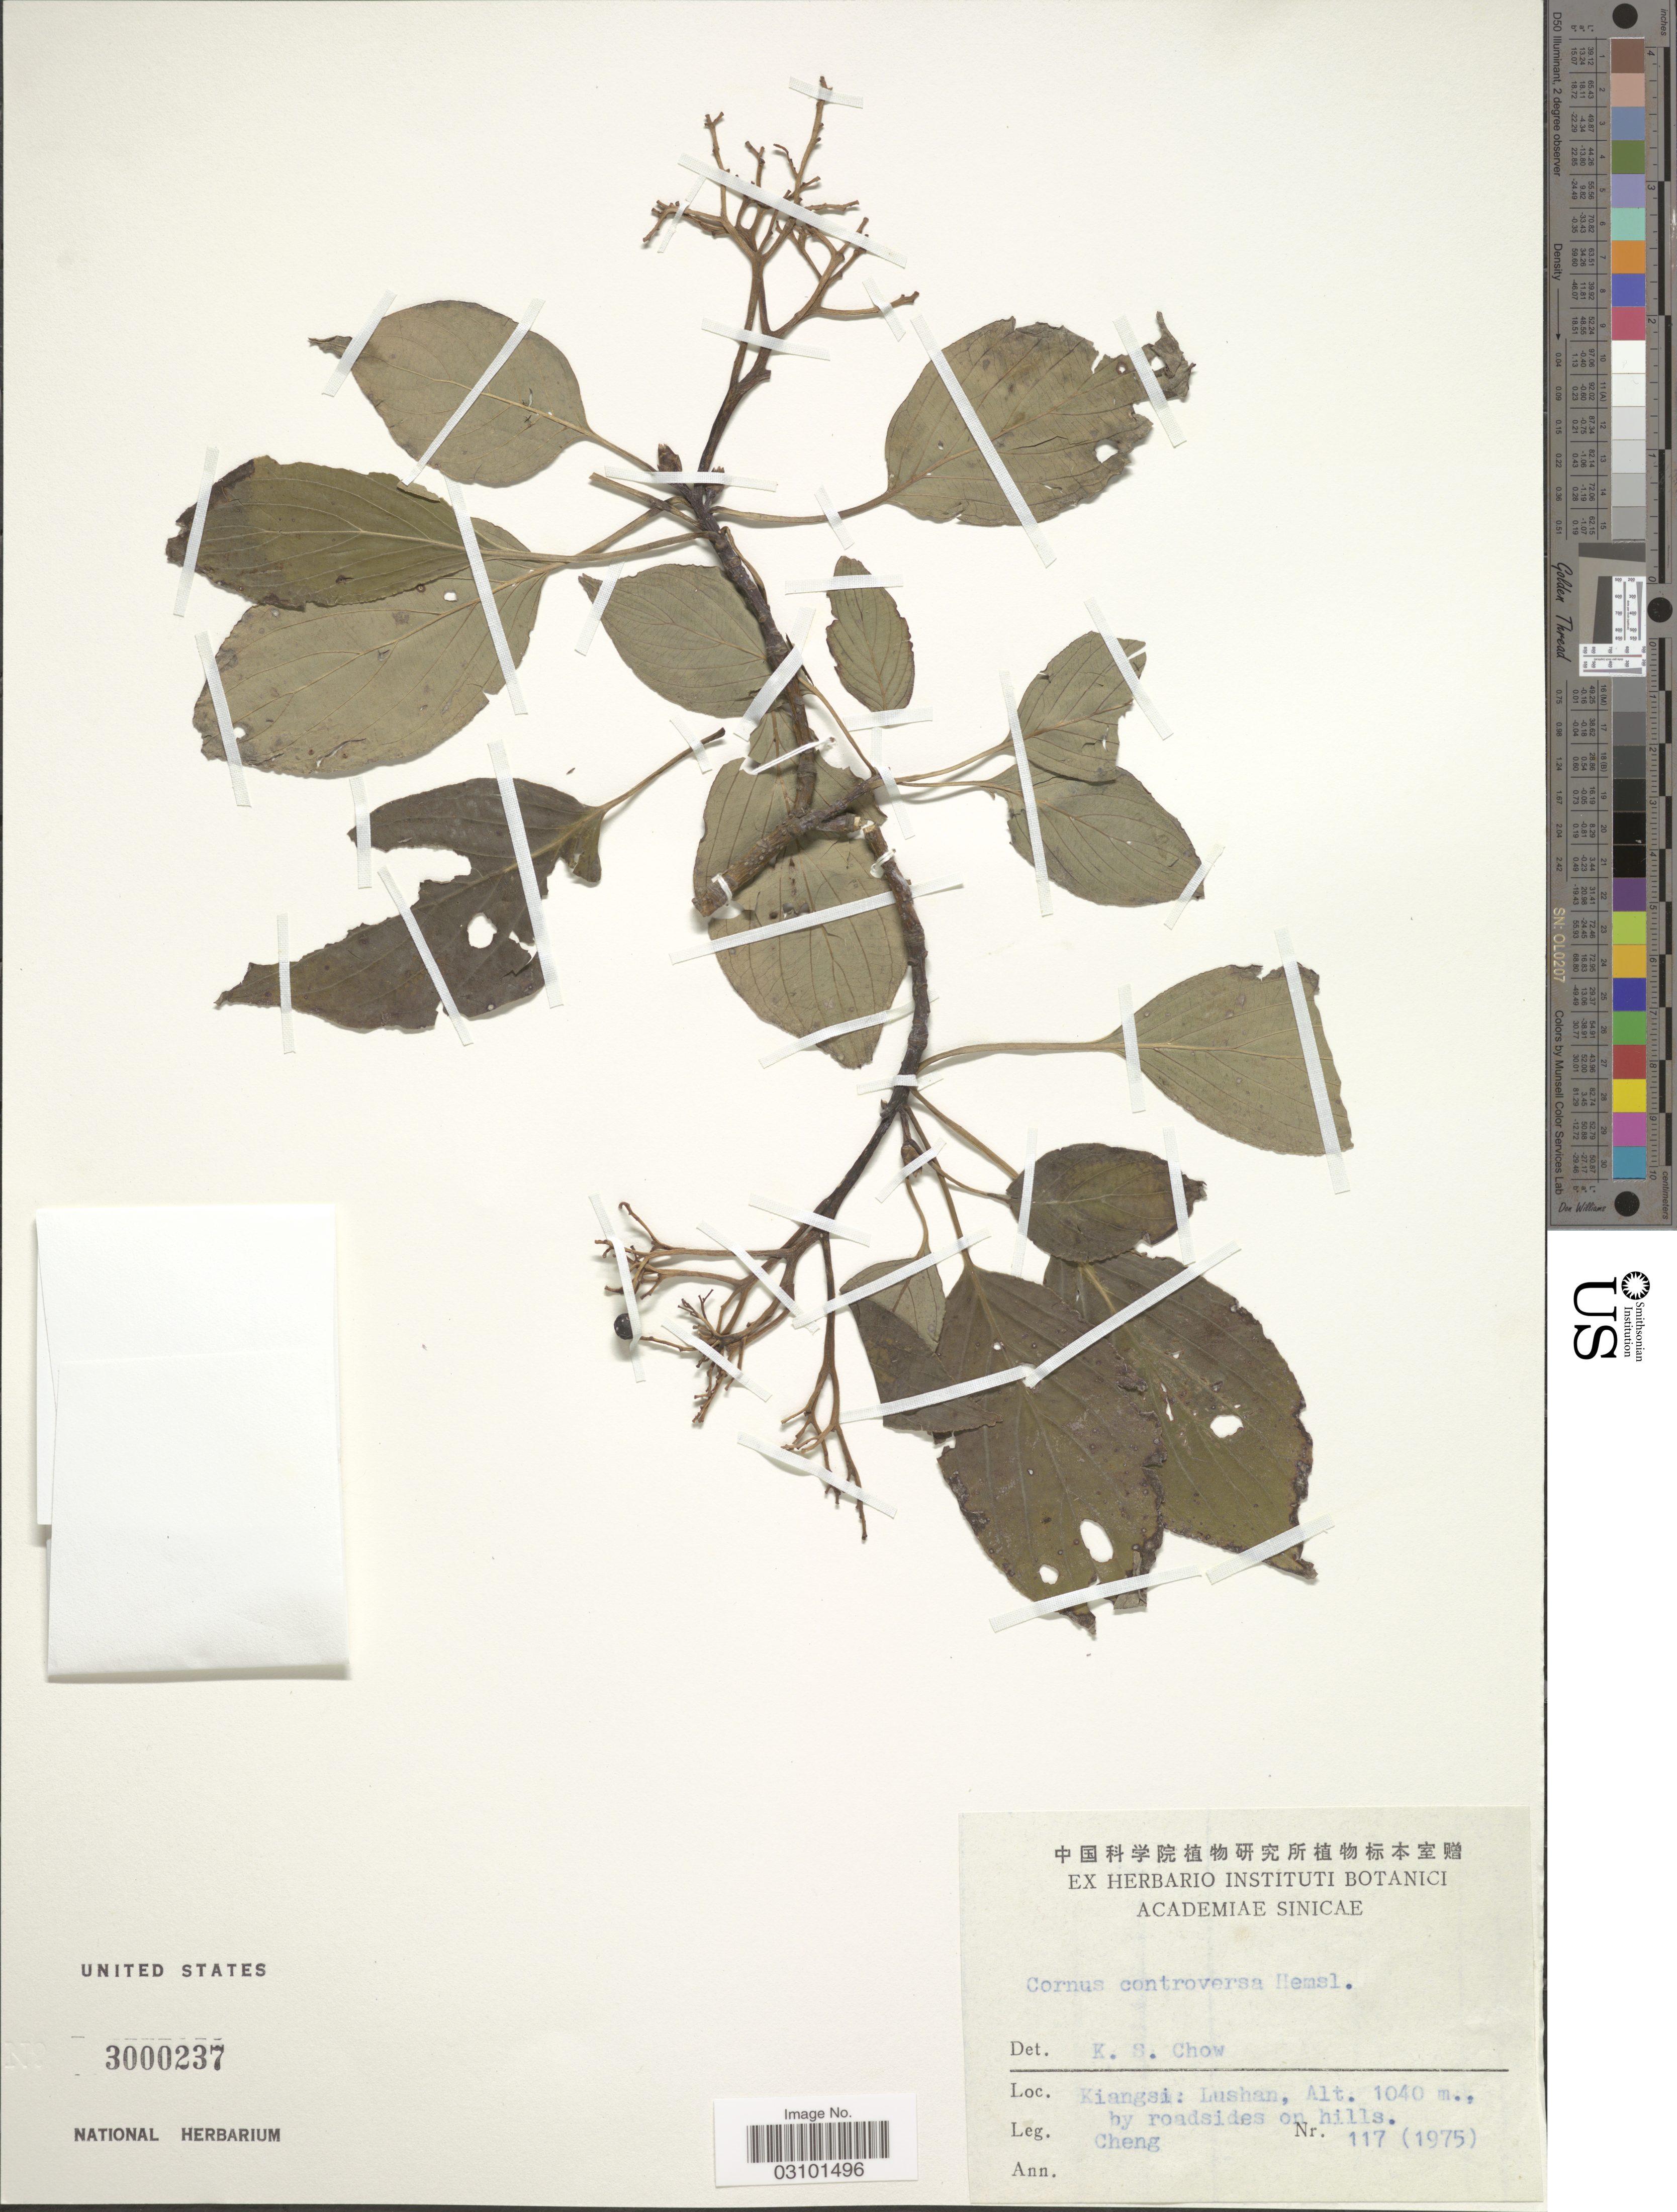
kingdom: Plantae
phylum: Tracheophyta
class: Magnoliopsida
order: Cornales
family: Cornaceae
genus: Cornus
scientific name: Cornus controversa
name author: Hemsl.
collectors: -. Cheng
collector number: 117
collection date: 1975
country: China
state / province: Jiangxi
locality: Kiangsi: Lushan, by roadside on hills.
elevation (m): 1040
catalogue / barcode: US 3000237